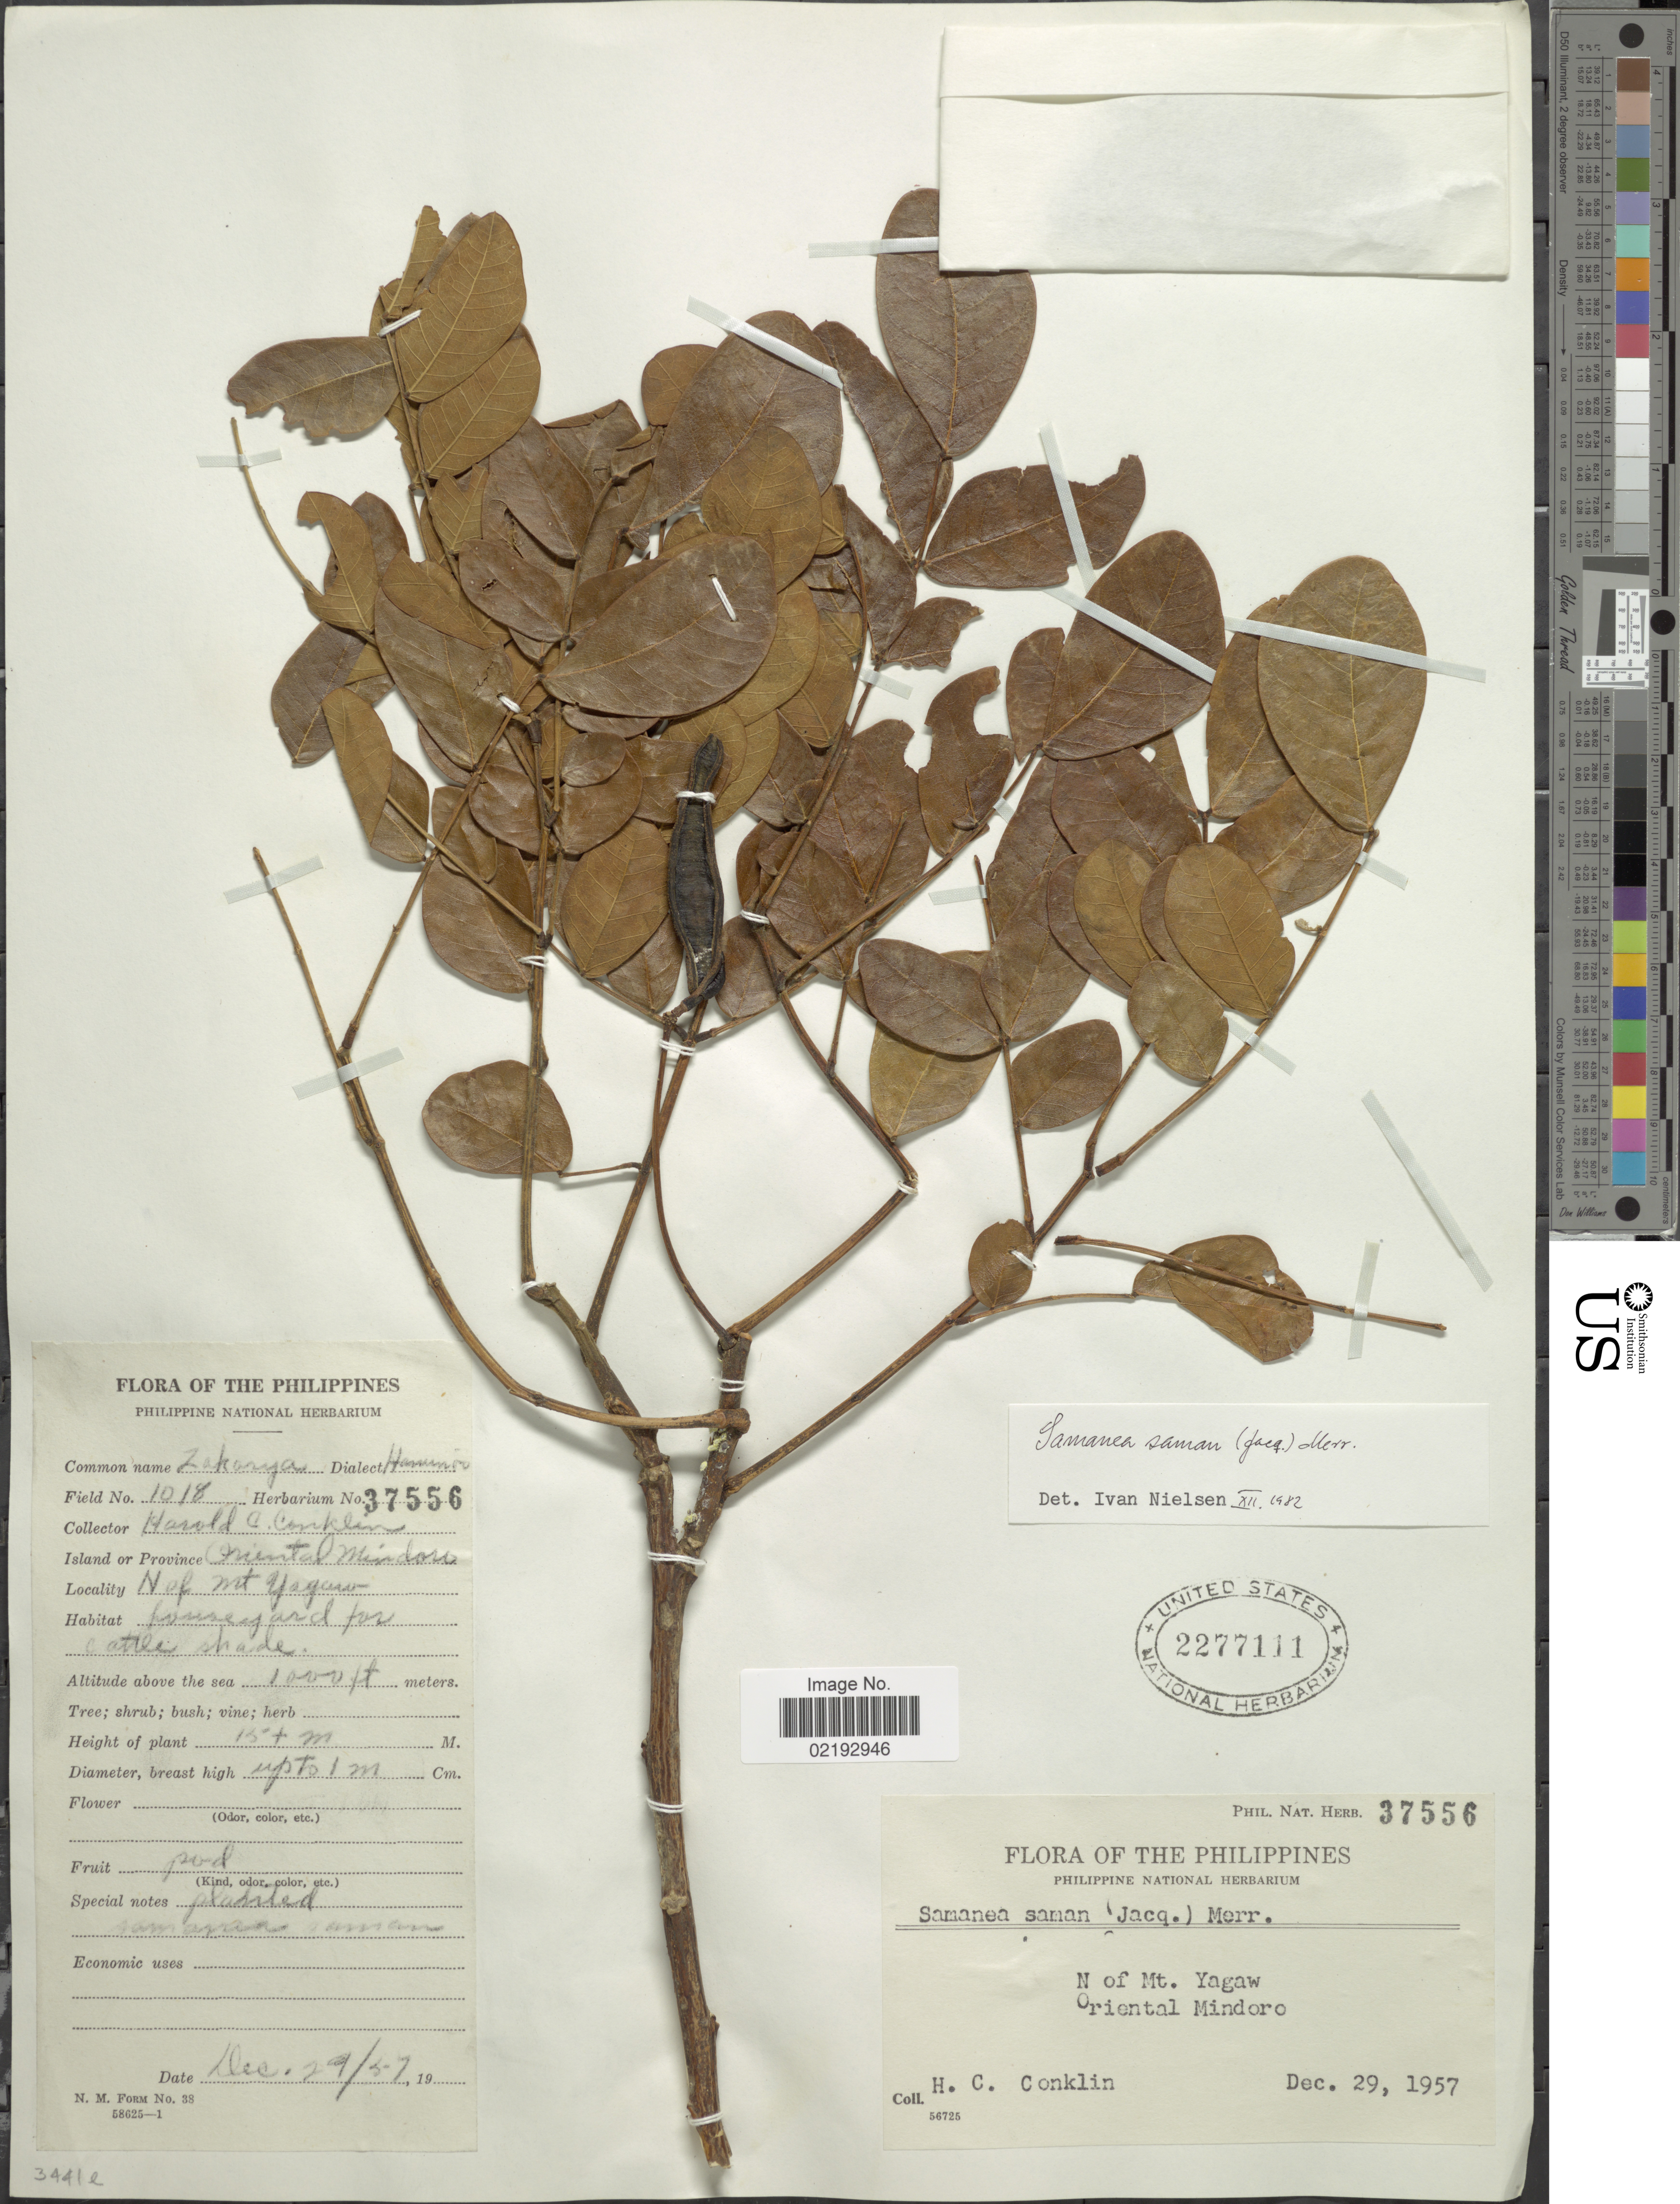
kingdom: Plantae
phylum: Tracheophyta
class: Magnoliopsida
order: Fabales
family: Fabaceae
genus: Samanea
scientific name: Samanea saman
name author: (Jacq.) Merr.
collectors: H. Conklin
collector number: Phil. Nat. Herb. 37556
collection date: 1957-12-29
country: Philippines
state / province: Mimaropa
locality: N of Mt. Yagaw, Oriental Mindoro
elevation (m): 305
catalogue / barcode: US 2277111